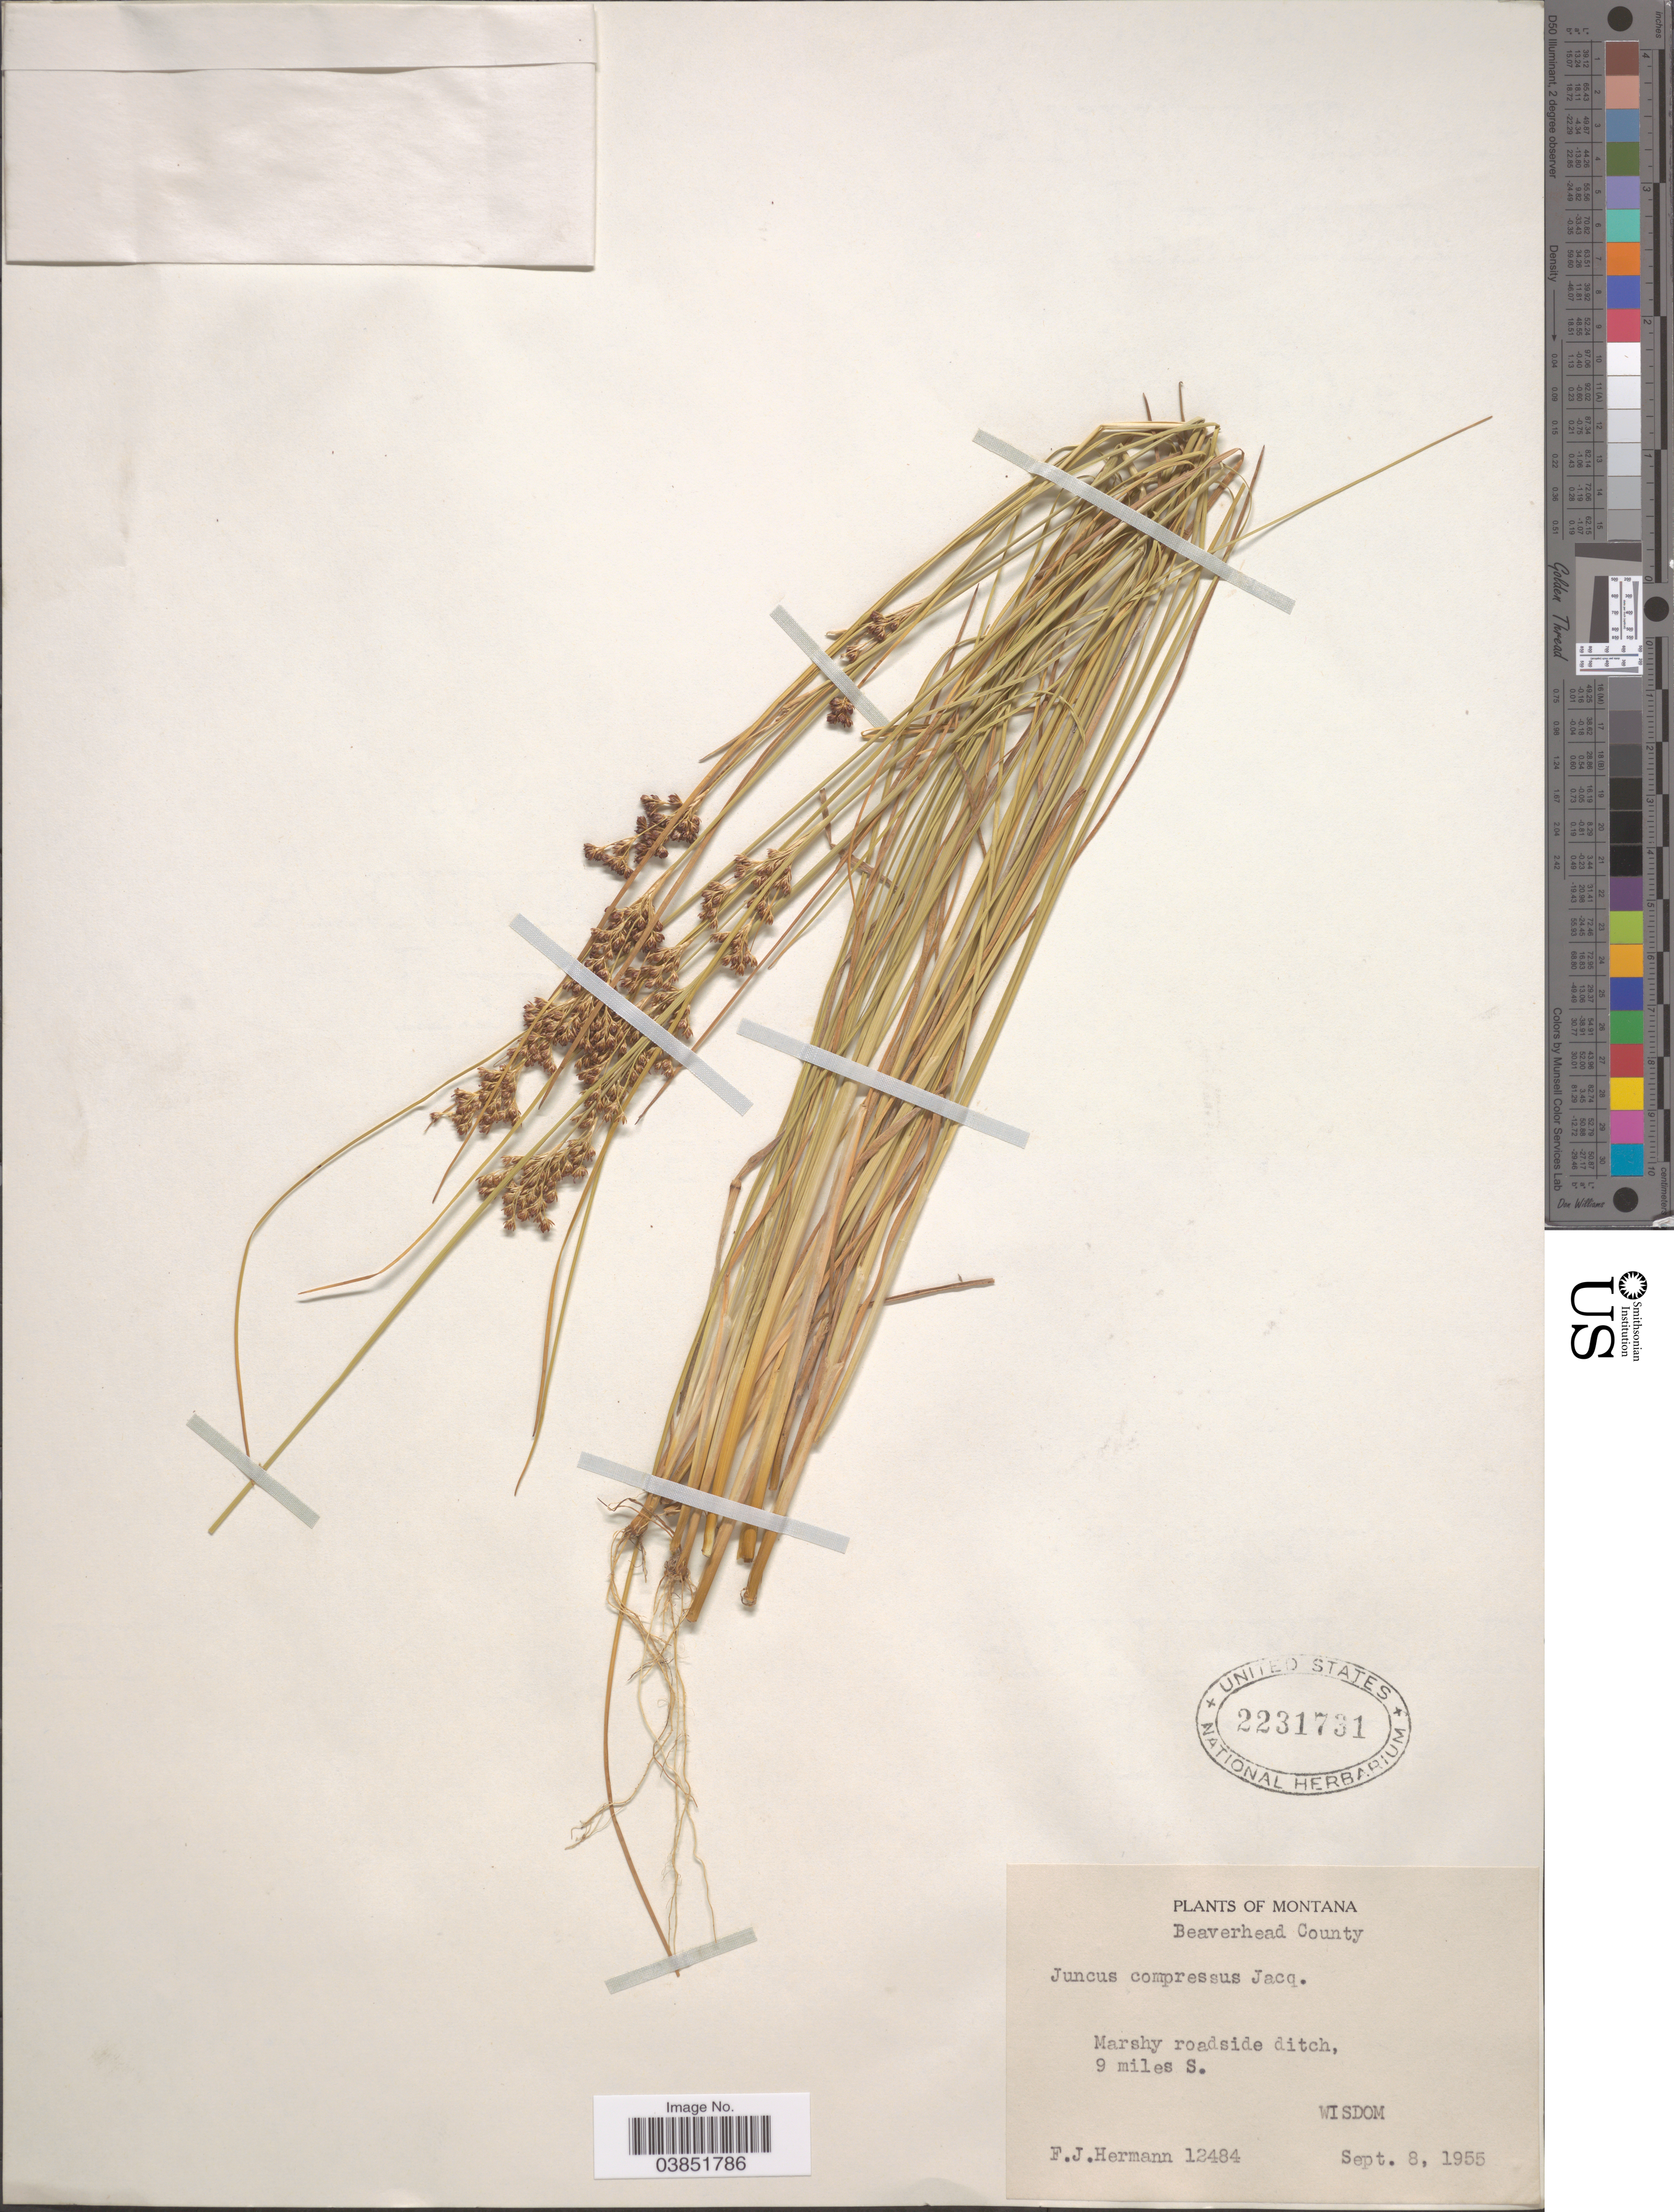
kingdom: Plantae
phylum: Tracheophyta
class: Liliopsida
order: Poales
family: Juncaceae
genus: Juncus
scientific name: Juncus compressus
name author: Jacq.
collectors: F. J. Hermann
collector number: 12484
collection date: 1955-09-08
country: United States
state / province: Montana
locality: Beaverhead County. 9 miles S. Wisdom.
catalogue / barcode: US 2231731